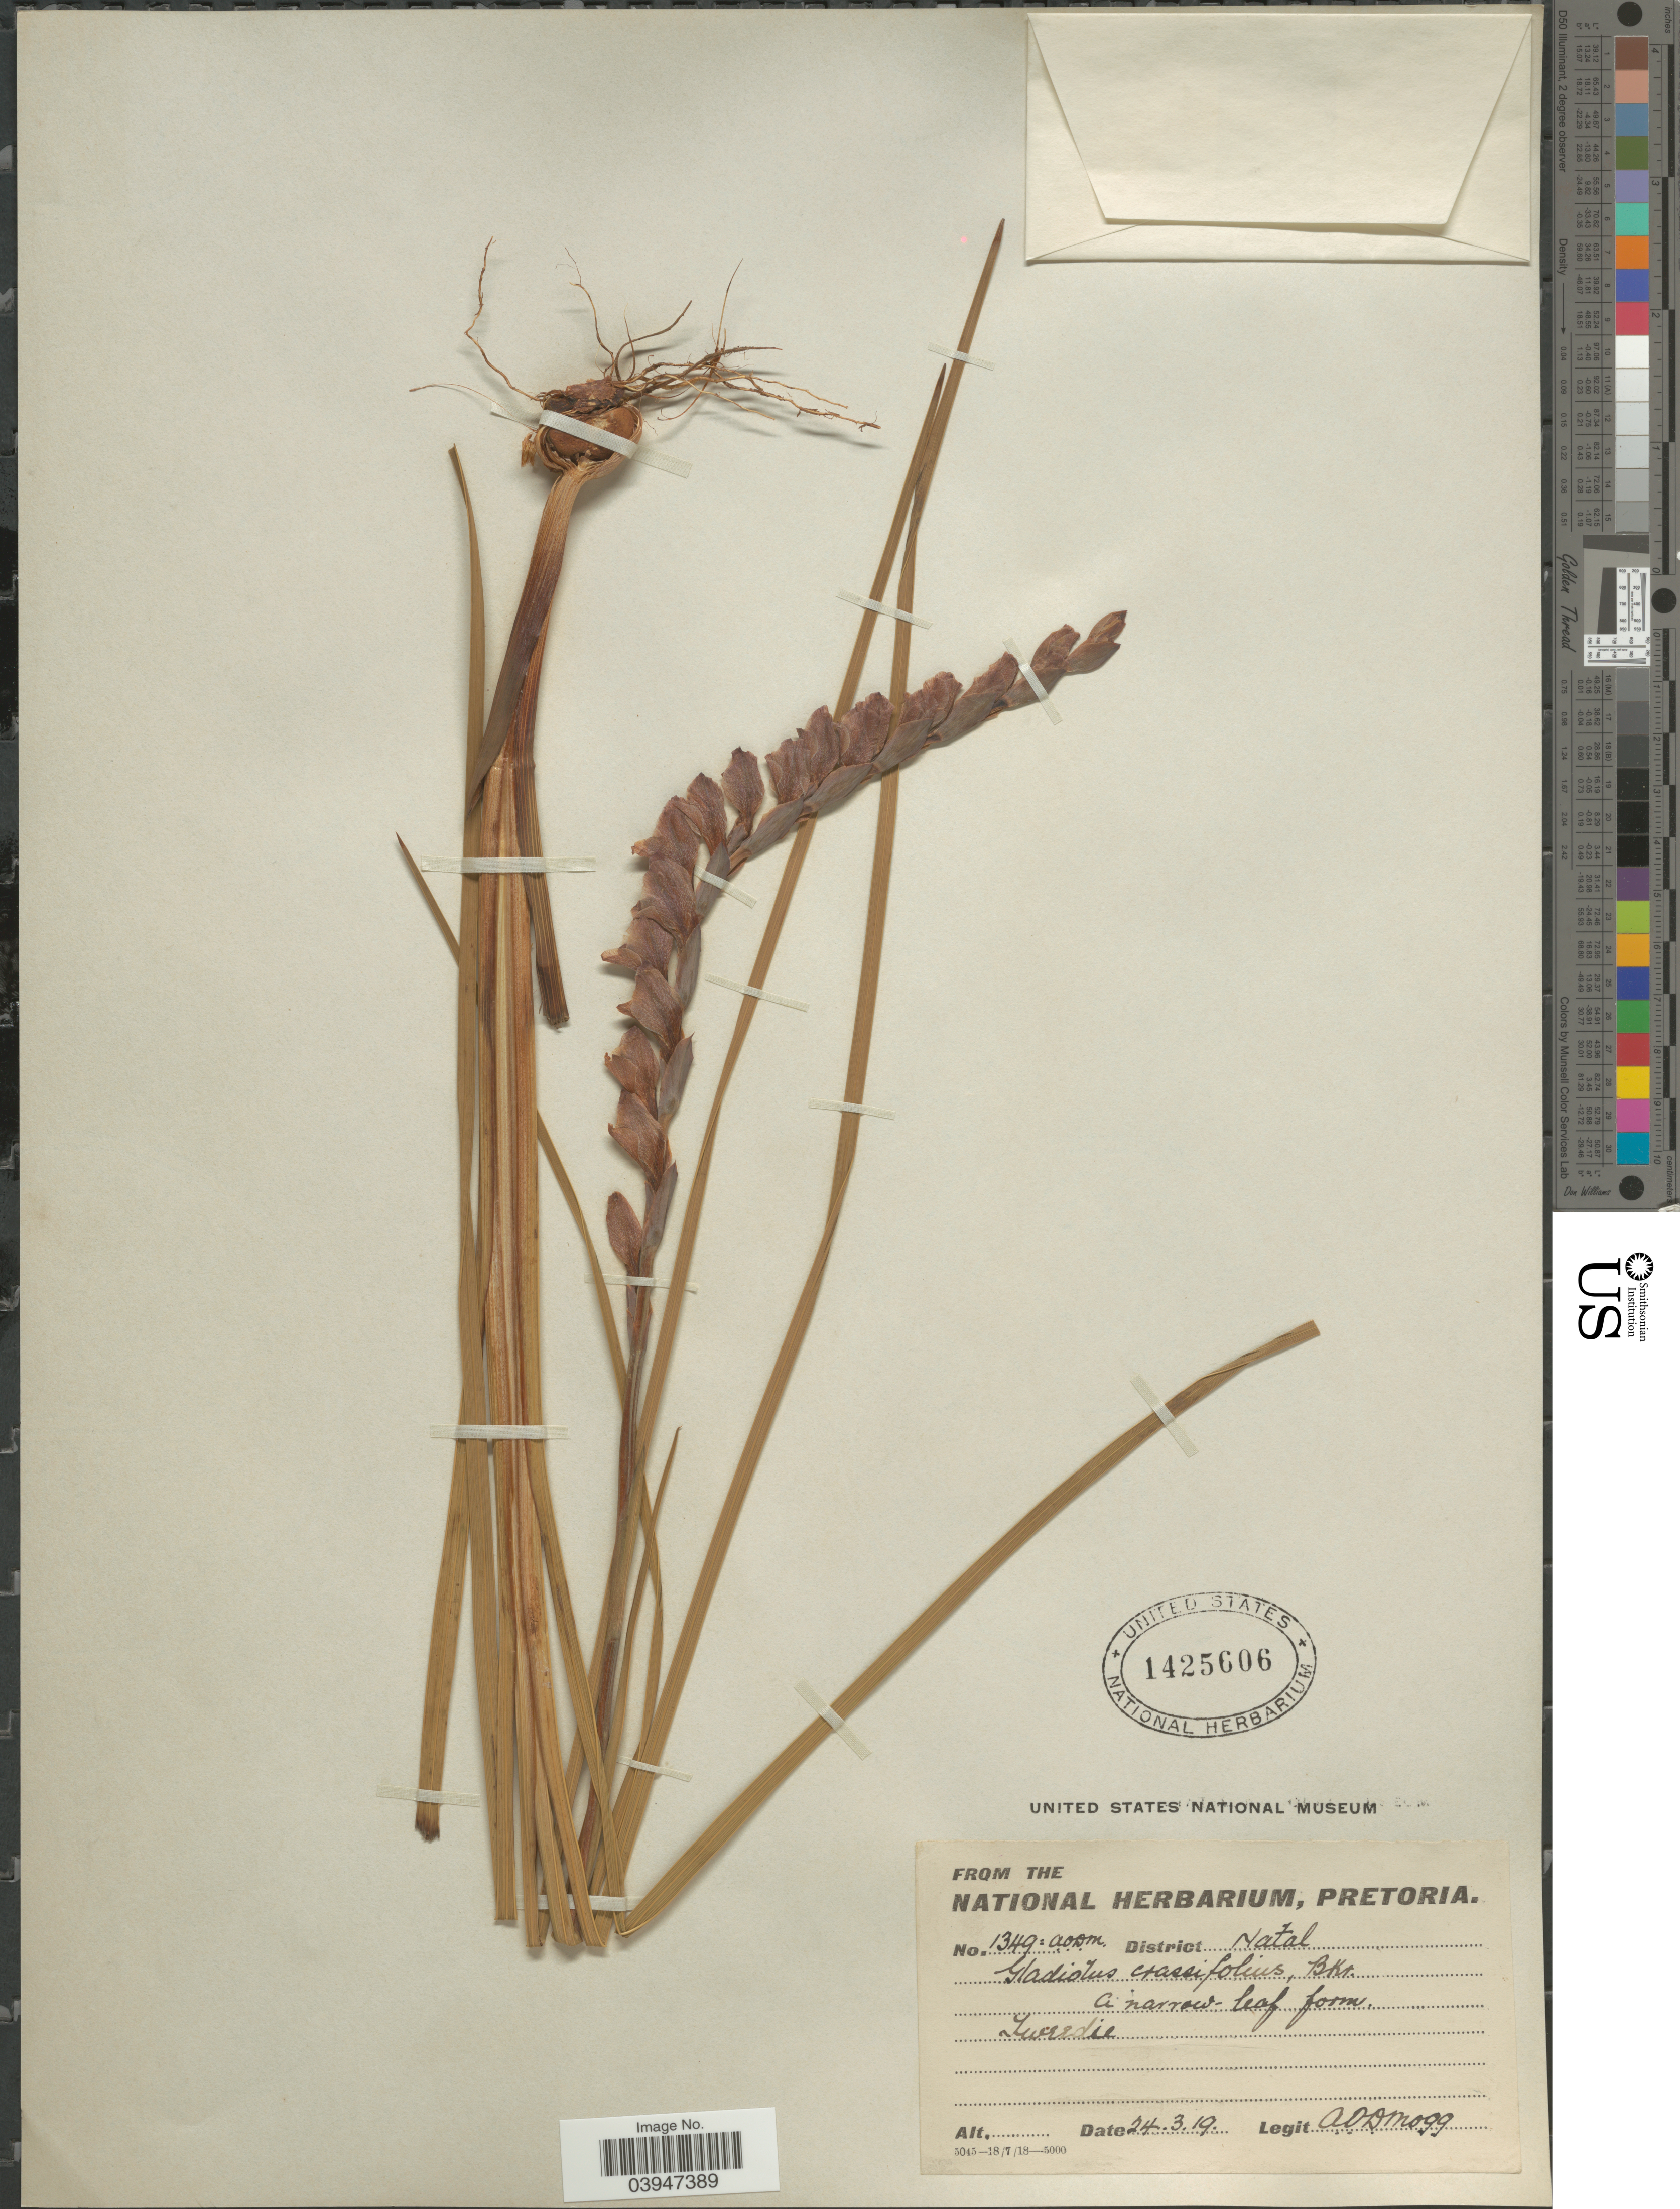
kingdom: Plantae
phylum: Tracheophyta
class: Liliopsida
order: Asparagales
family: Iridaceae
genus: Gladiolus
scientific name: Gladiolus crassifolius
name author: Baker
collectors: A. O. Mogg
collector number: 1349:AODM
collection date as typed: Transcribed d/m/y: 24/3/19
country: South Africa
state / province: KwaZulu-Natal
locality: District Natal. Tweedie.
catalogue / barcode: US 1425606